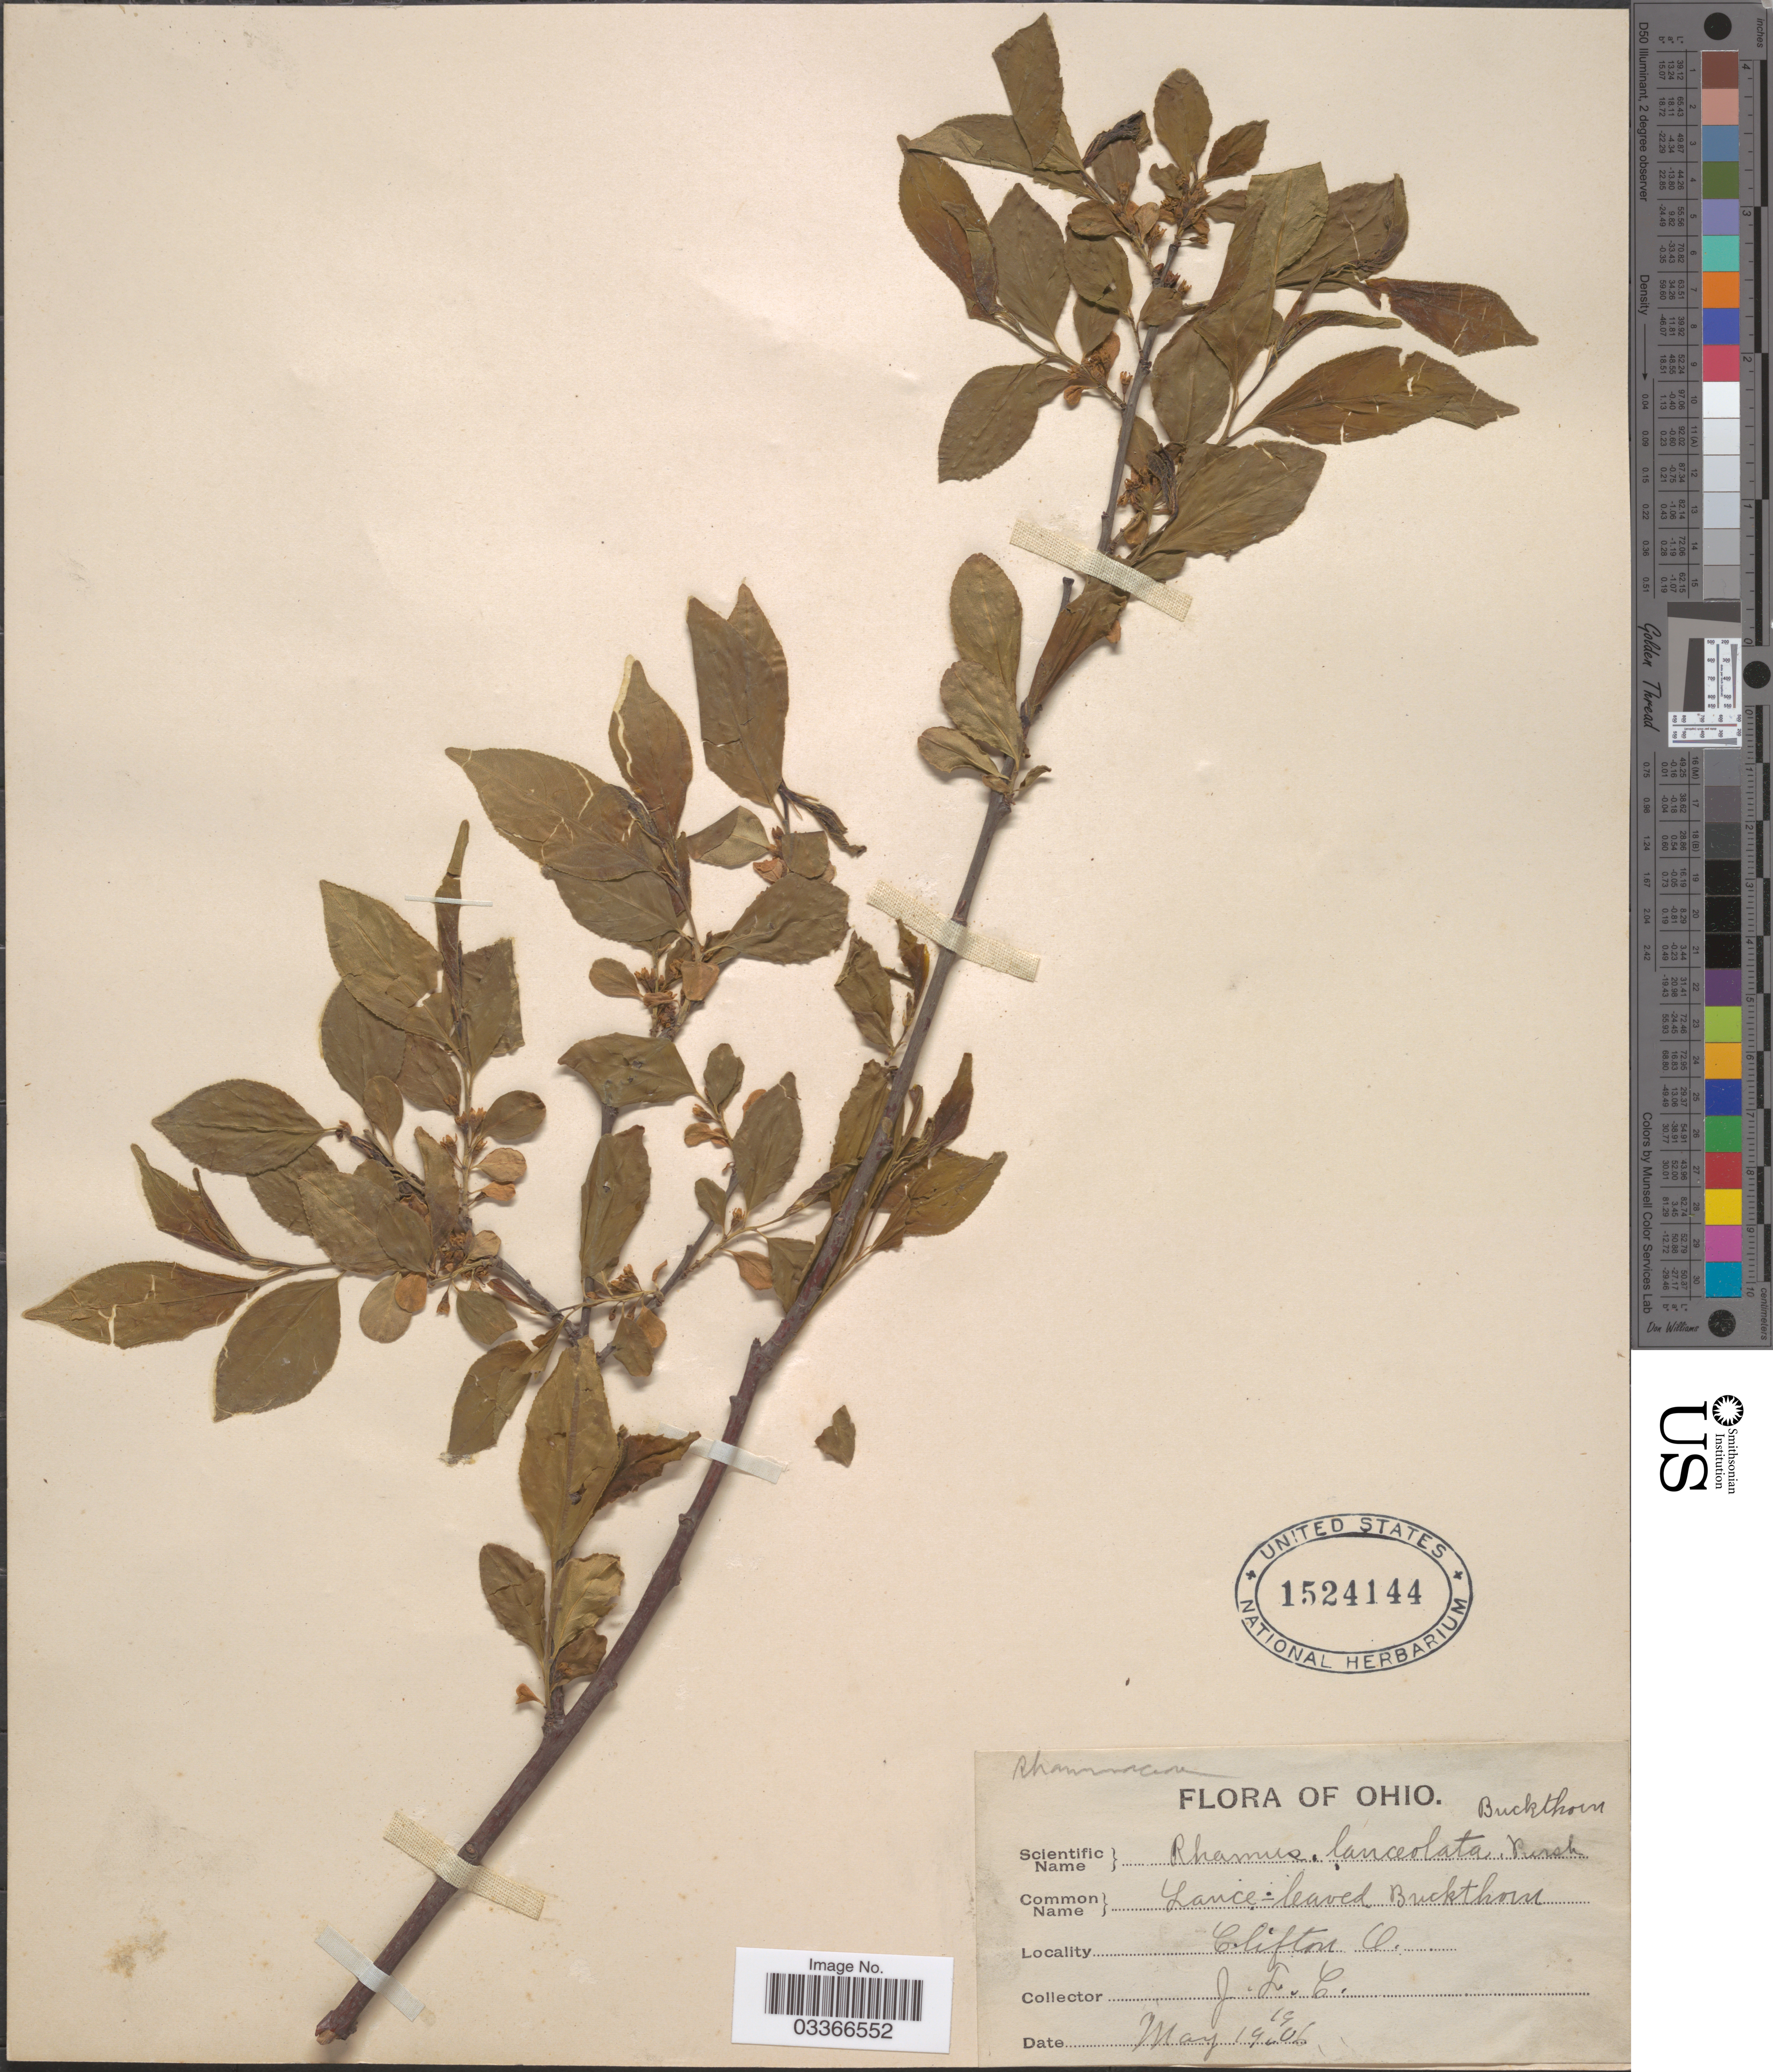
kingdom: Plantae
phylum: Tracheophyta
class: Magnoliopsida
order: Rosales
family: Rhamnaceae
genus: Rhamnus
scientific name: Rhamnus lanceolata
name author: Pursh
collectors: J. F. Clevenger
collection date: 1906-05-19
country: United States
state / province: Ohio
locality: Clifton O.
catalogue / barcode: US 1524144